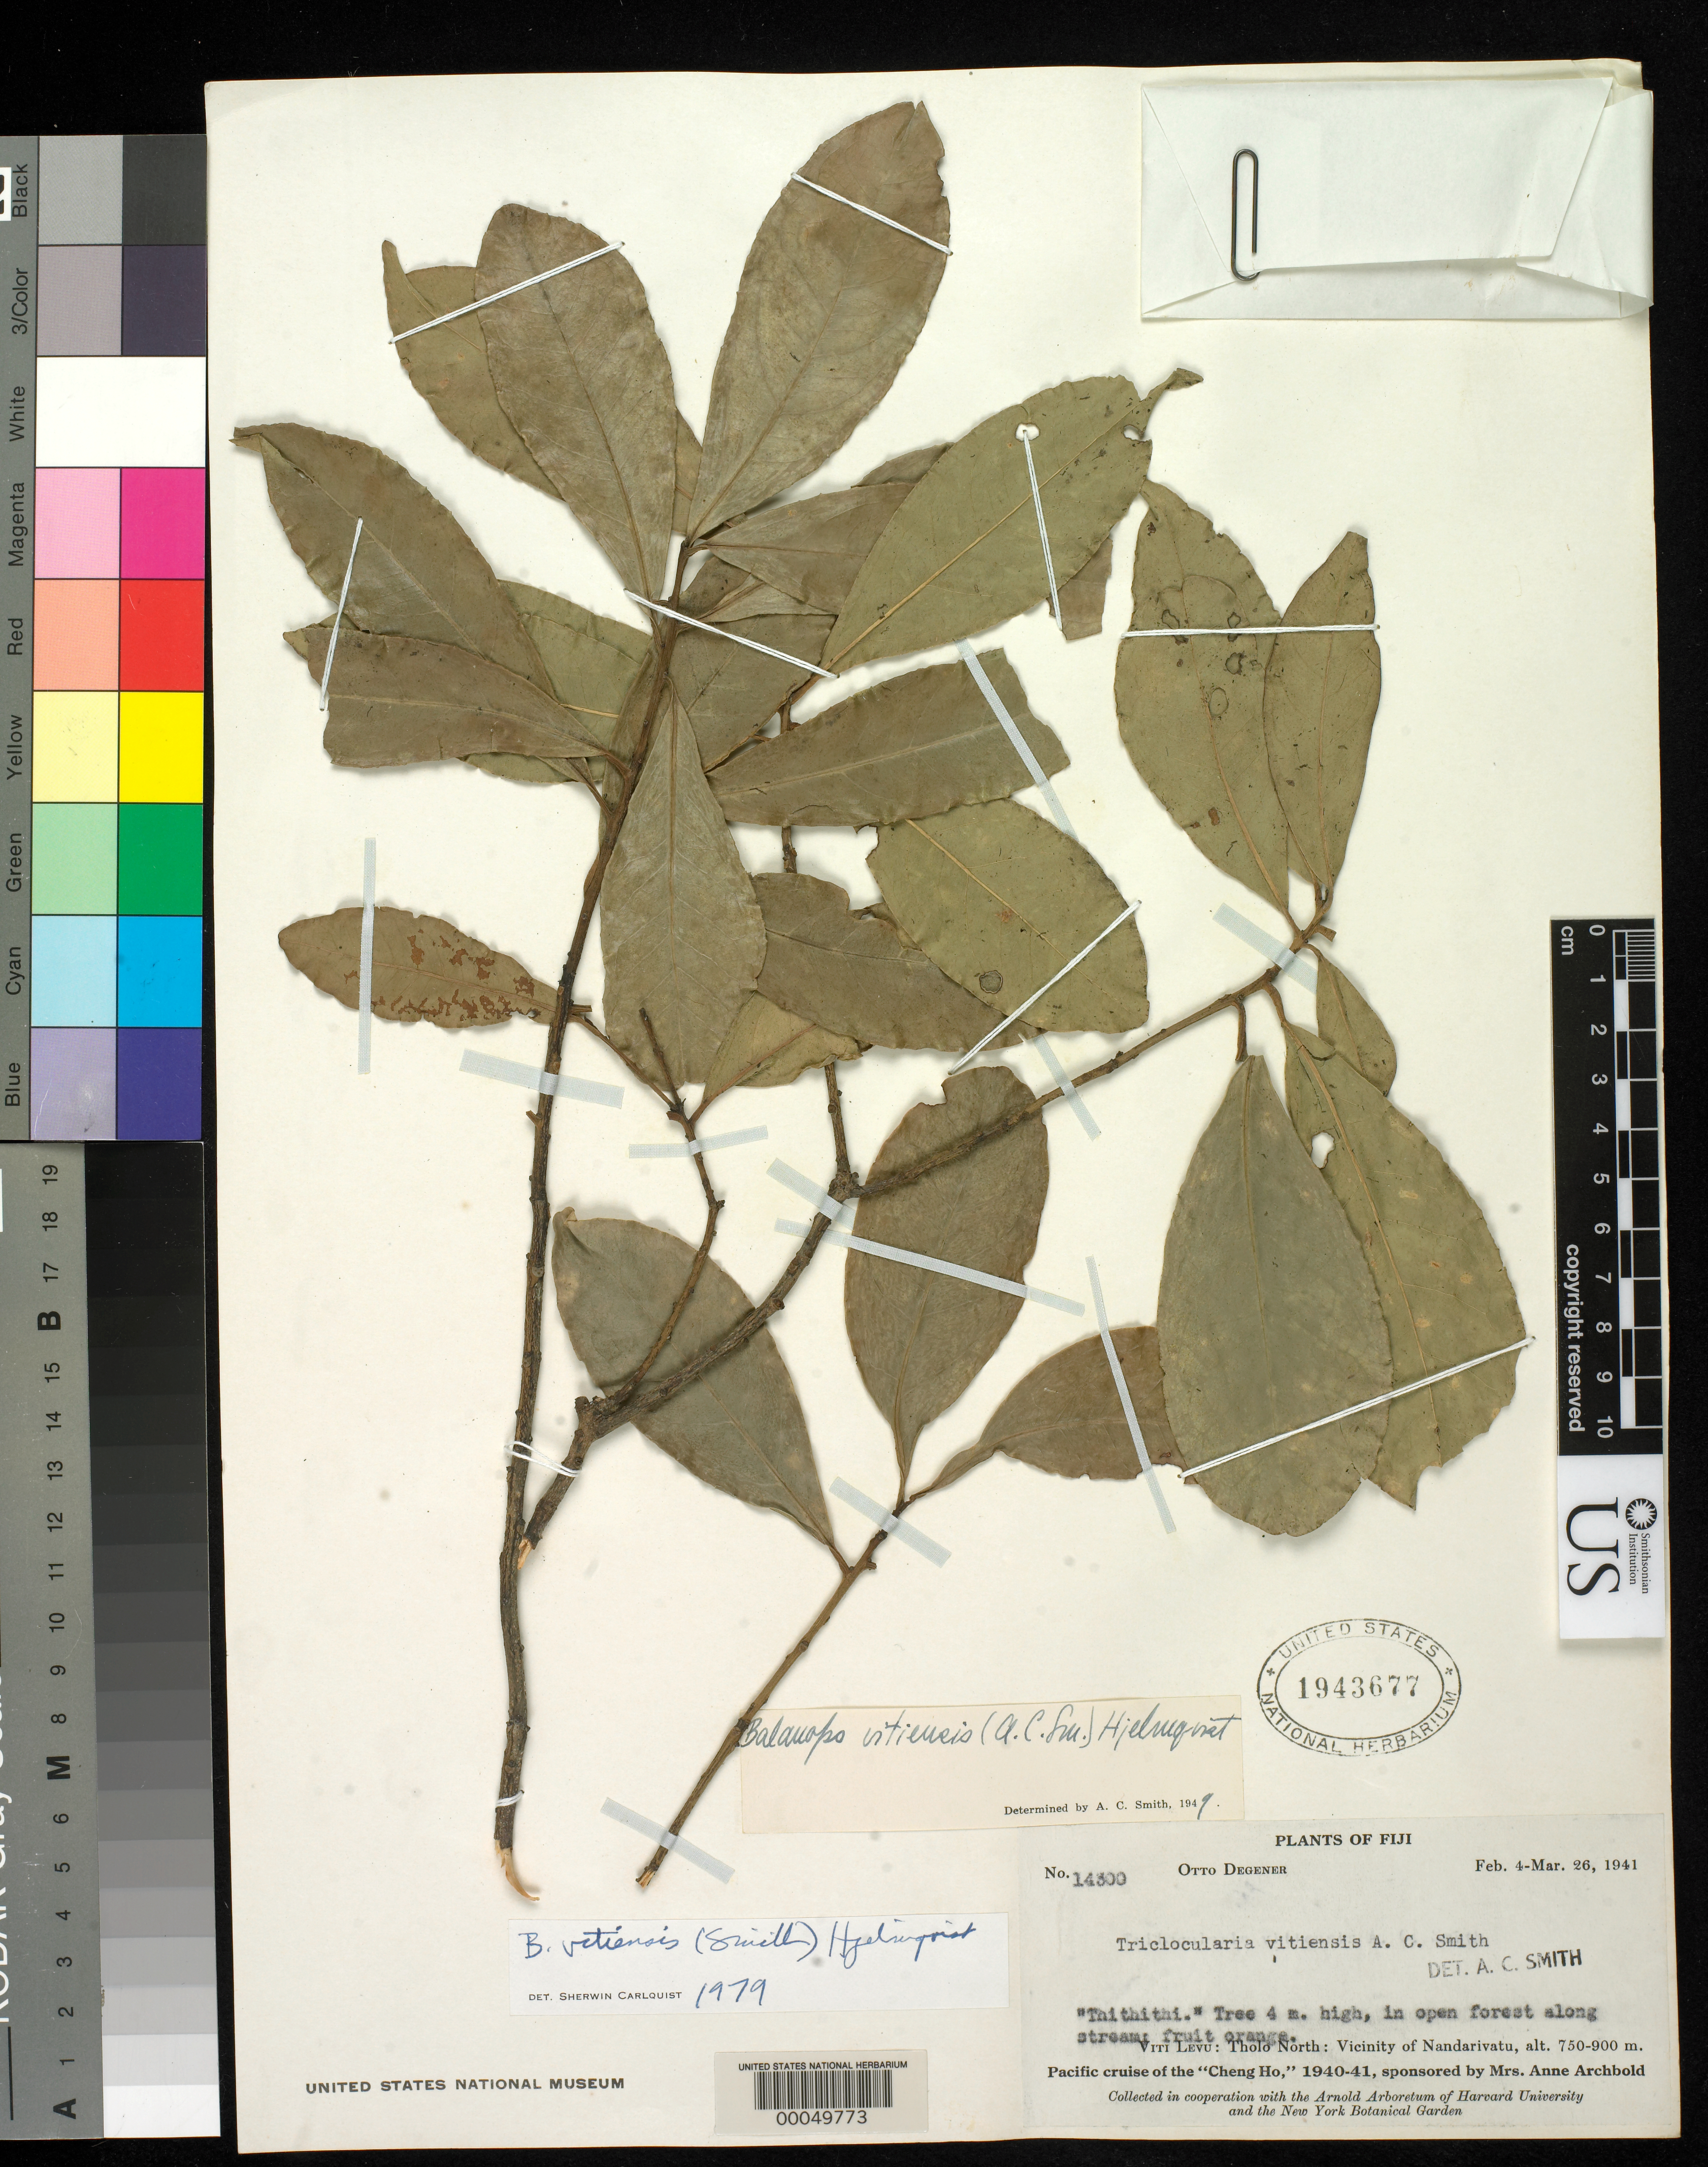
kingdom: Plantae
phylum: Tracheophyta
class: Magnoliopsida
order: Malpighiales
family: Balanopaceae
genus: Balanops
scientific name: Balanops vitiensis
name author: (A.C. Sm.) Hjelmq.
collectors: A. C. Smith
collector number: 14300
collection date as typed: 04 Feb 1941 to 26 Mar 1941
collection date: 1941-02-04/1941-03-26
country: Fiji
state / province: Western Division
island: Viti Levu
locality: Vicinity of Nandarivatu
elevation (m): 750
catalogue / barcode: US 1943677